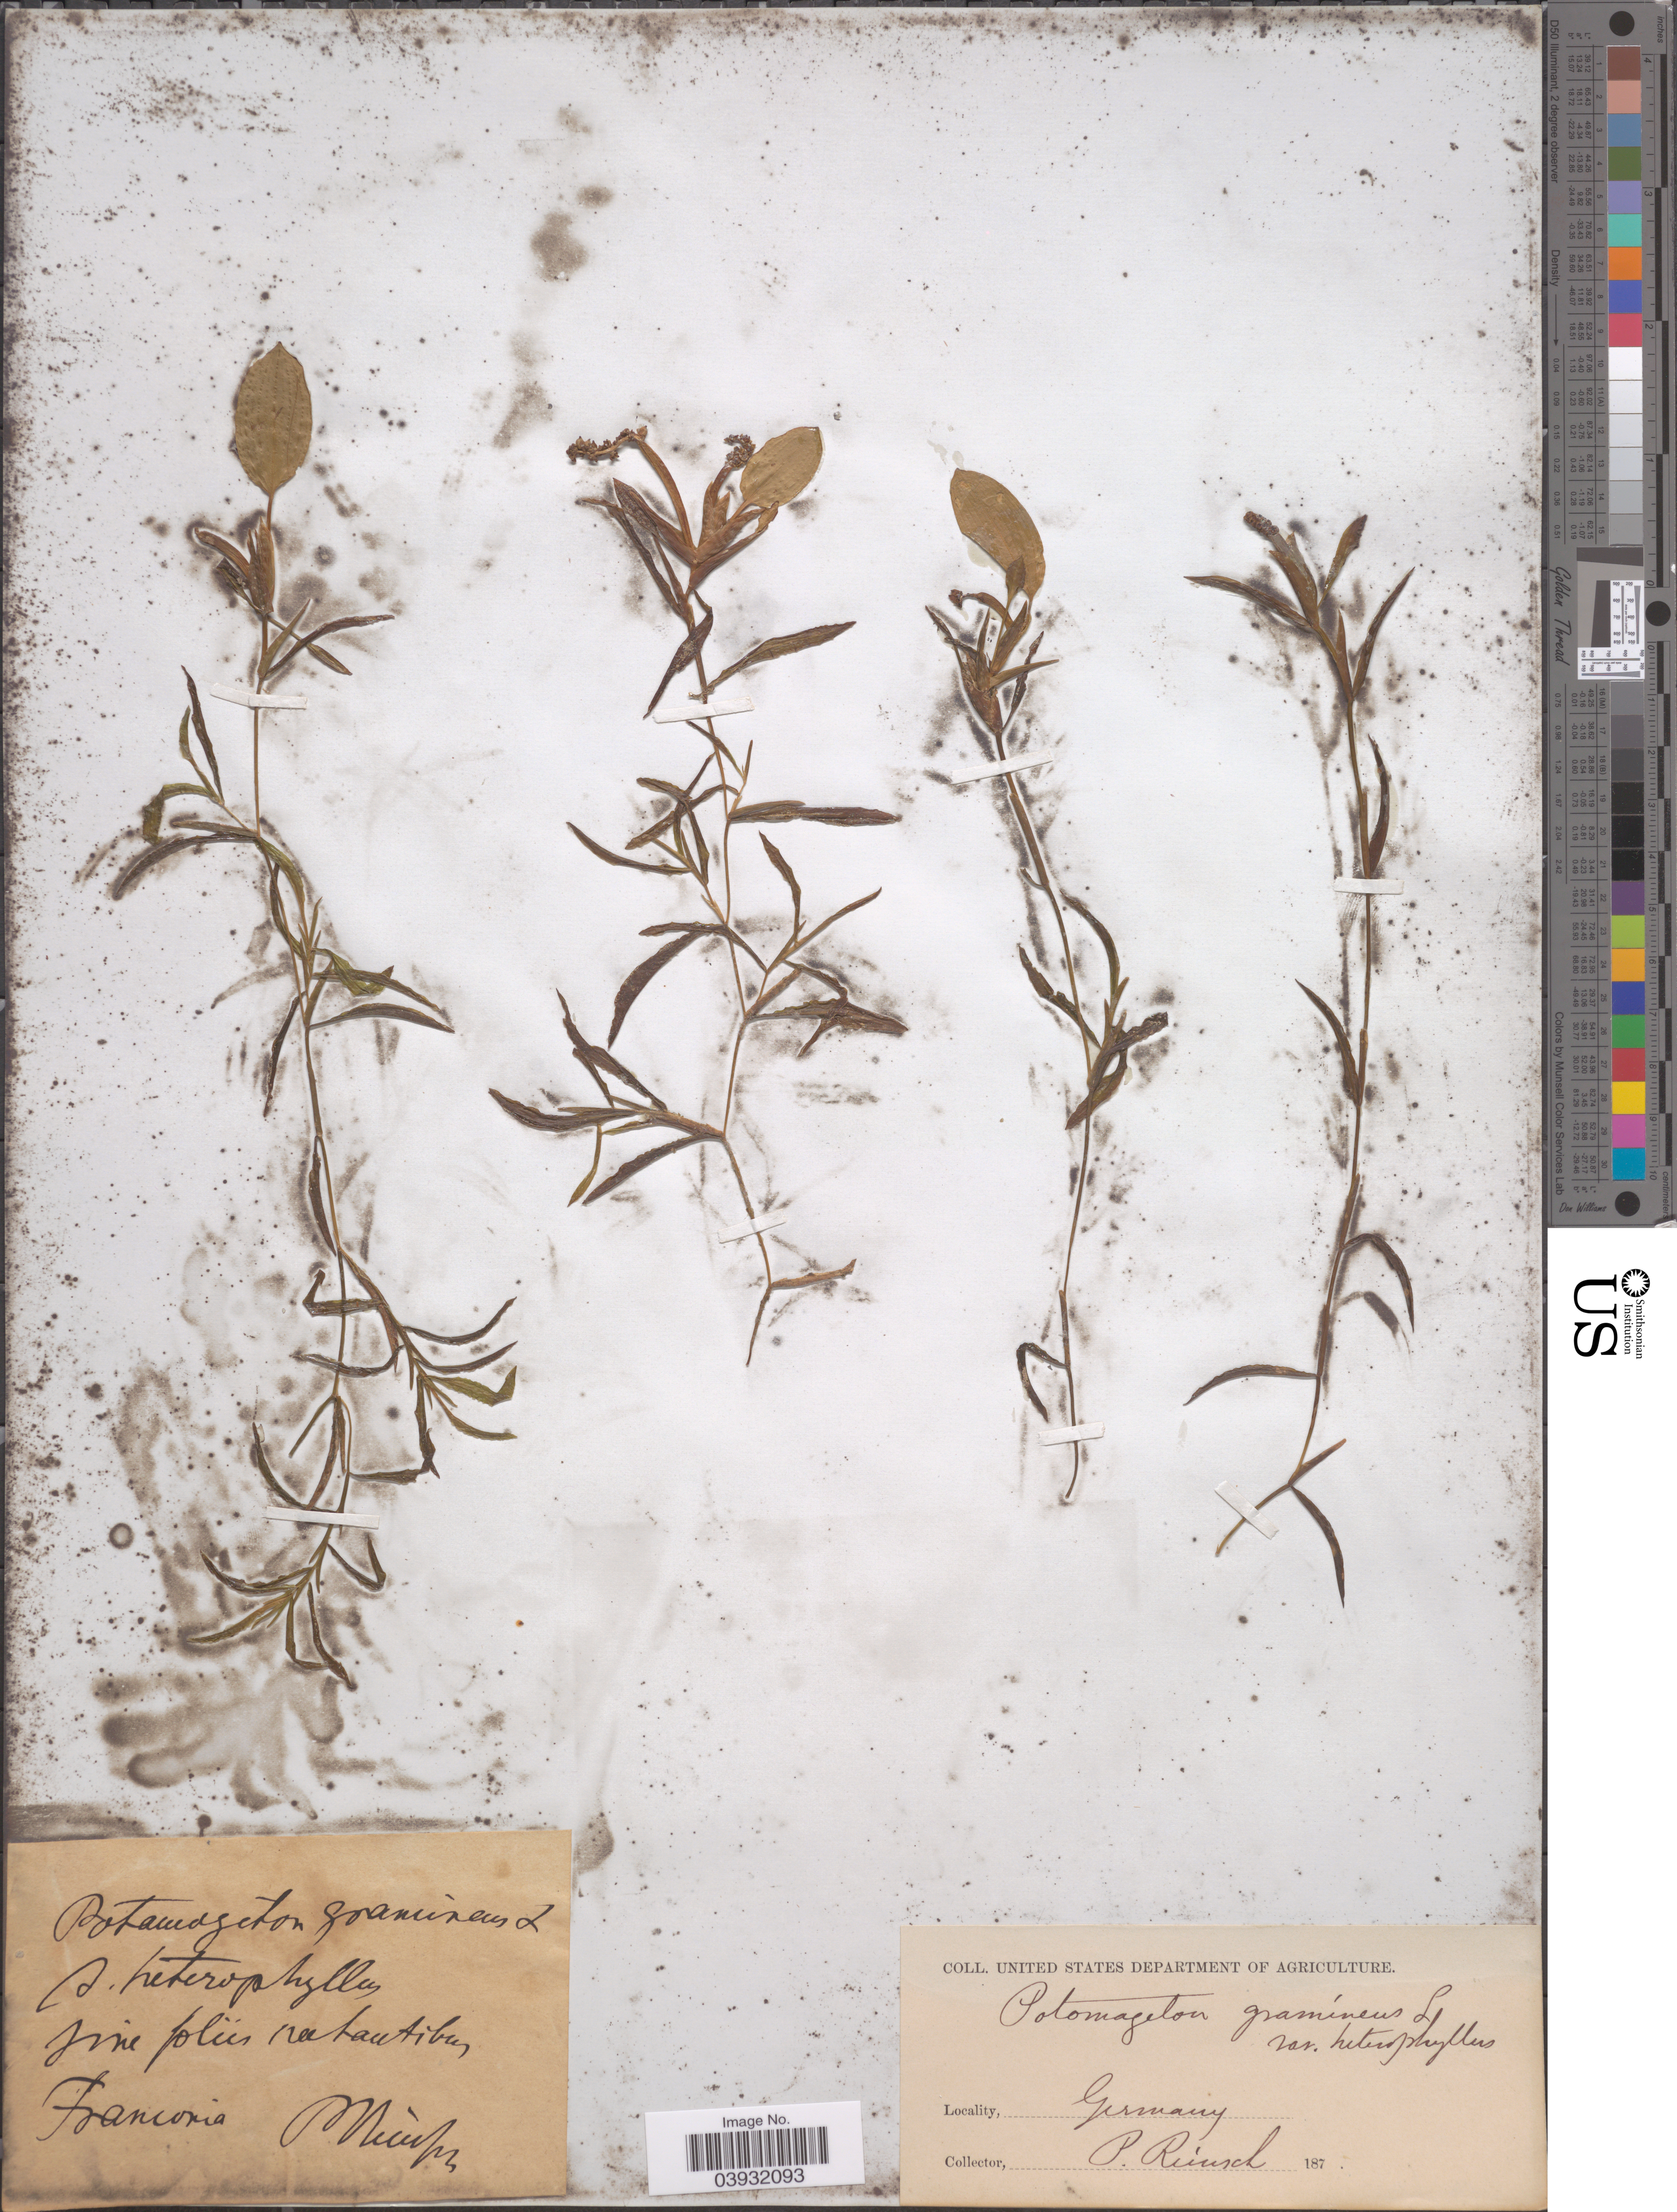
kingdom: Plantae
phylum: Tracheophyta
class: Liliopsida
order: Alismatales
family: Potamogetonaceae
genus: Potamogeton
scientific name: Potamogeton gramineus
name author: L.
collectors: P. Reinsch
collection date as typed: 187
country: Germany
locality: Franconia.